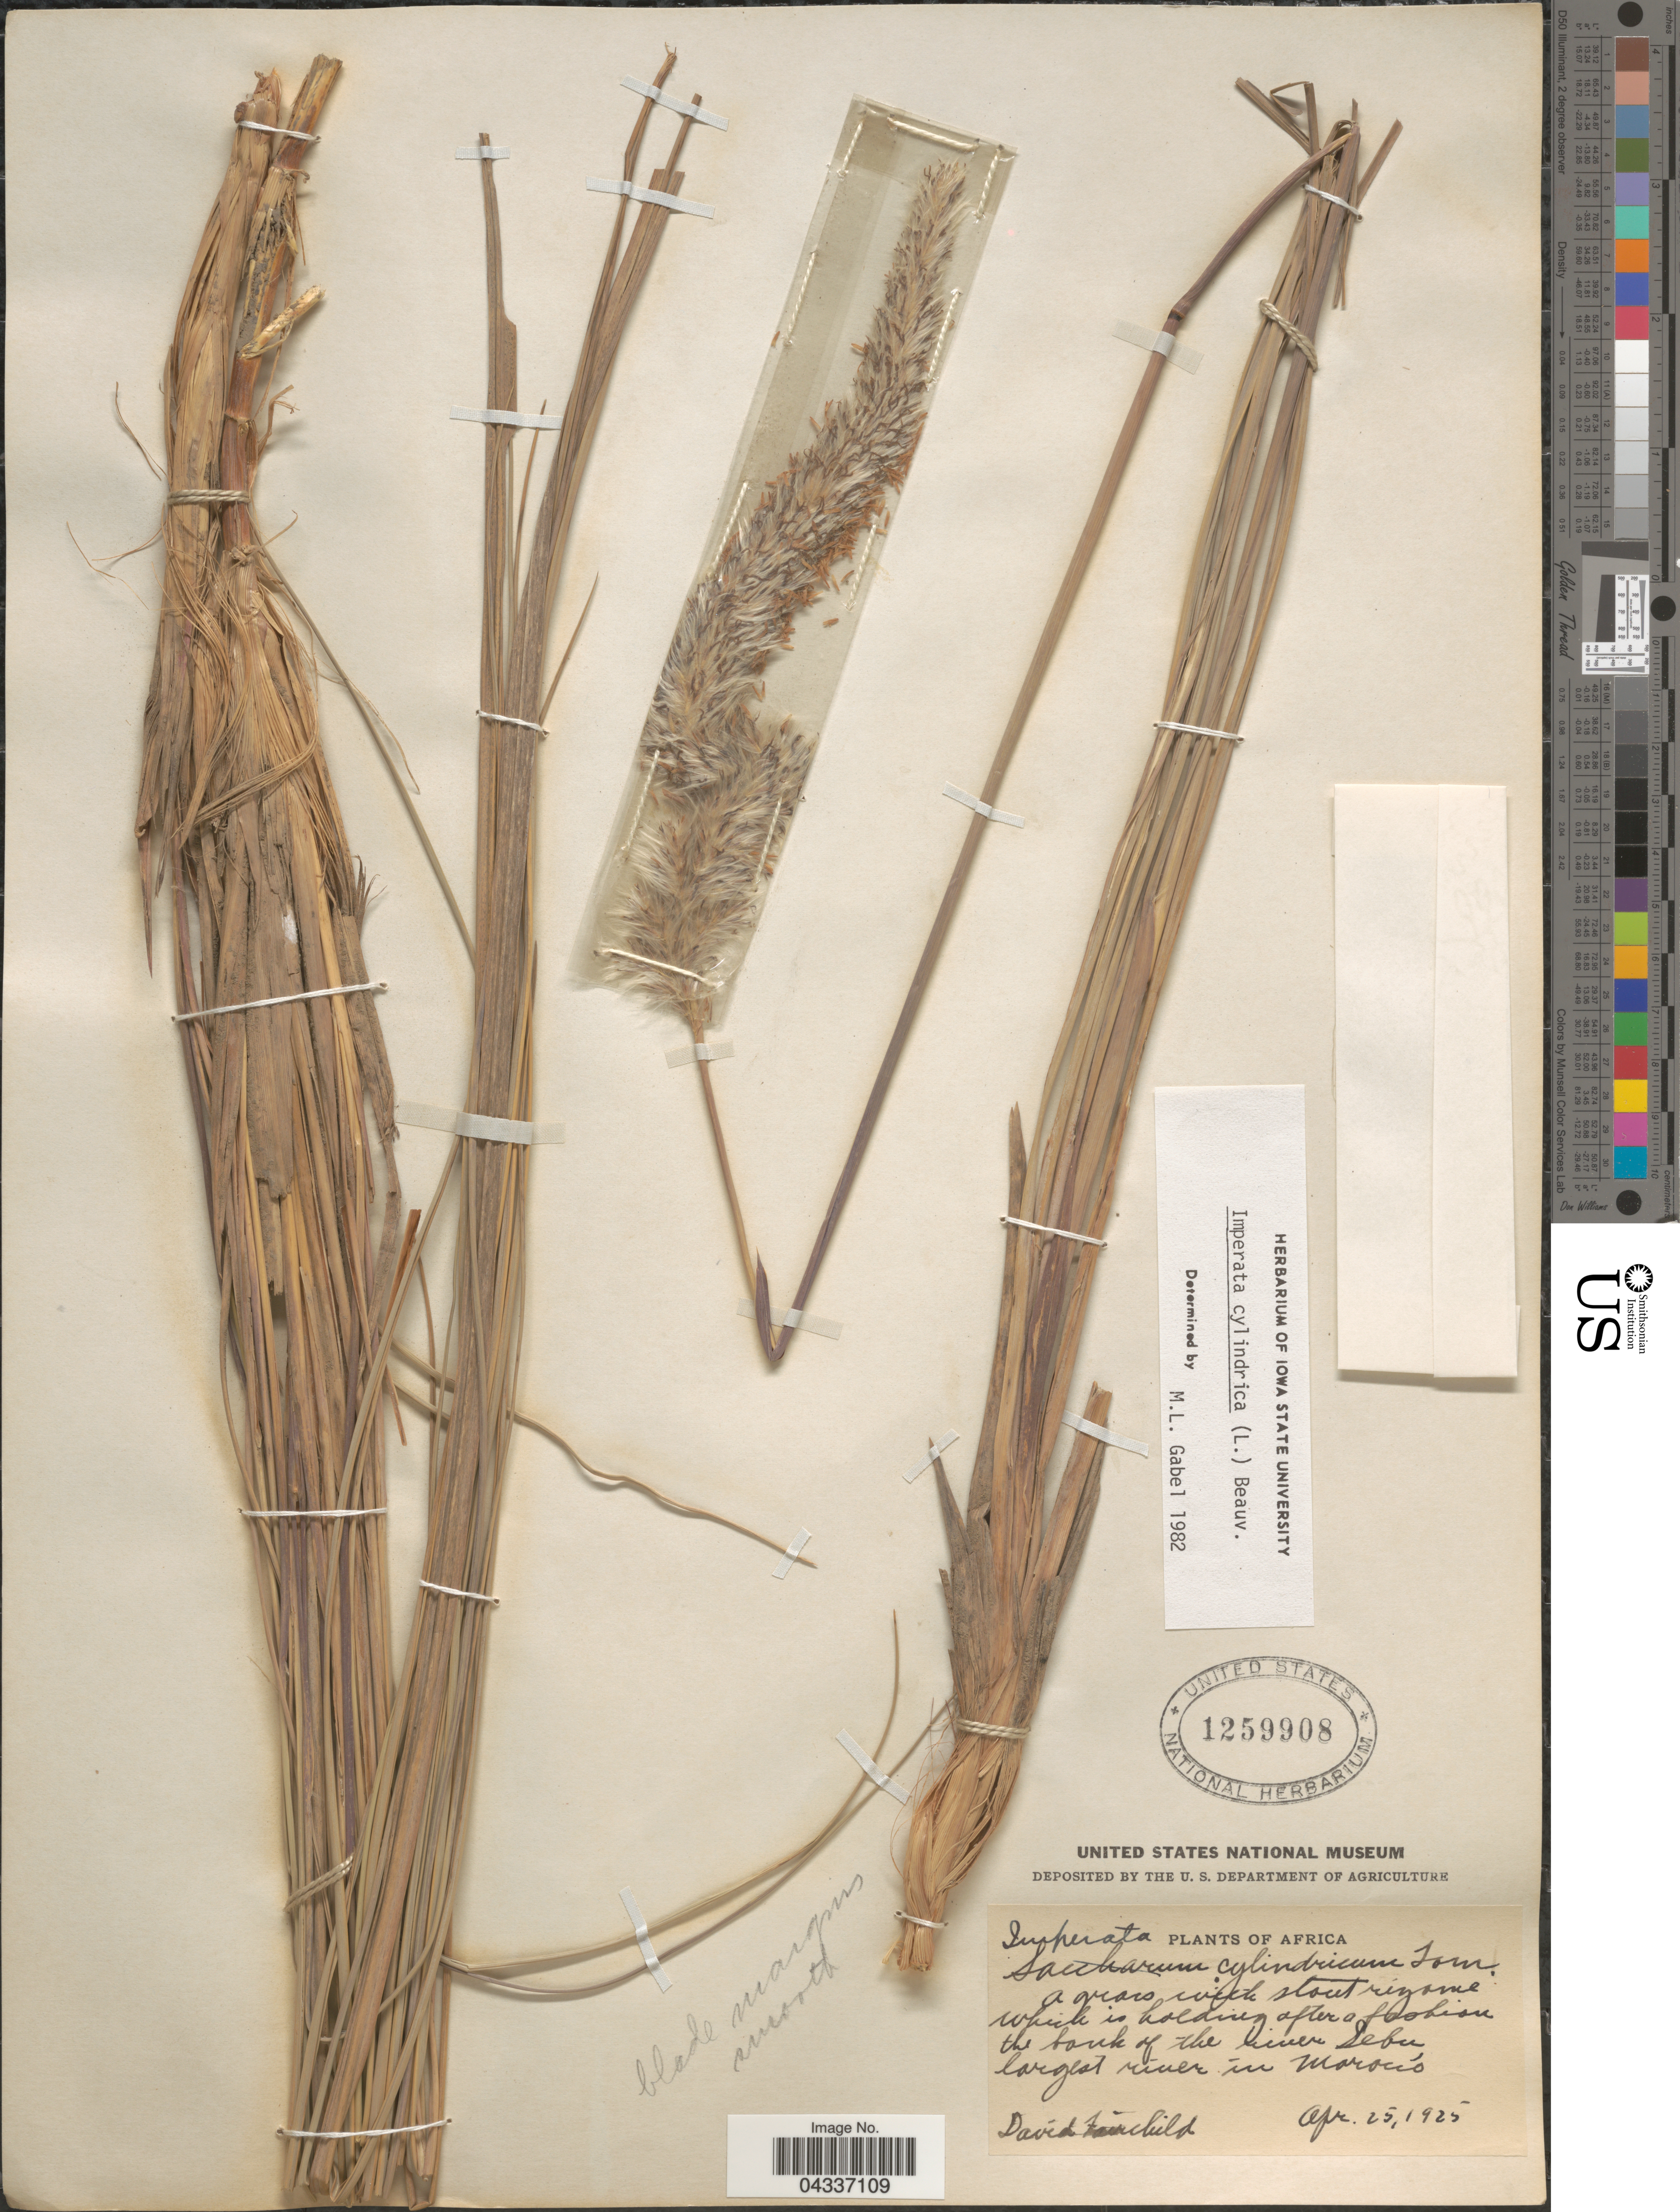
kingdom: Plantae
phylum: Tracheophyta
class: Liliopsida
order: Poales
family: Poaceae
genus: Imperata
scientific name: Imperata cylindrica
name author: (L.) P. Beauv.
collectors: D. Fairchild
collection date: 1925-04-25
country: Morocco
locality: The bank of the river Sebu, largest river in Morocco.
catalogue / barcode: US 1259908